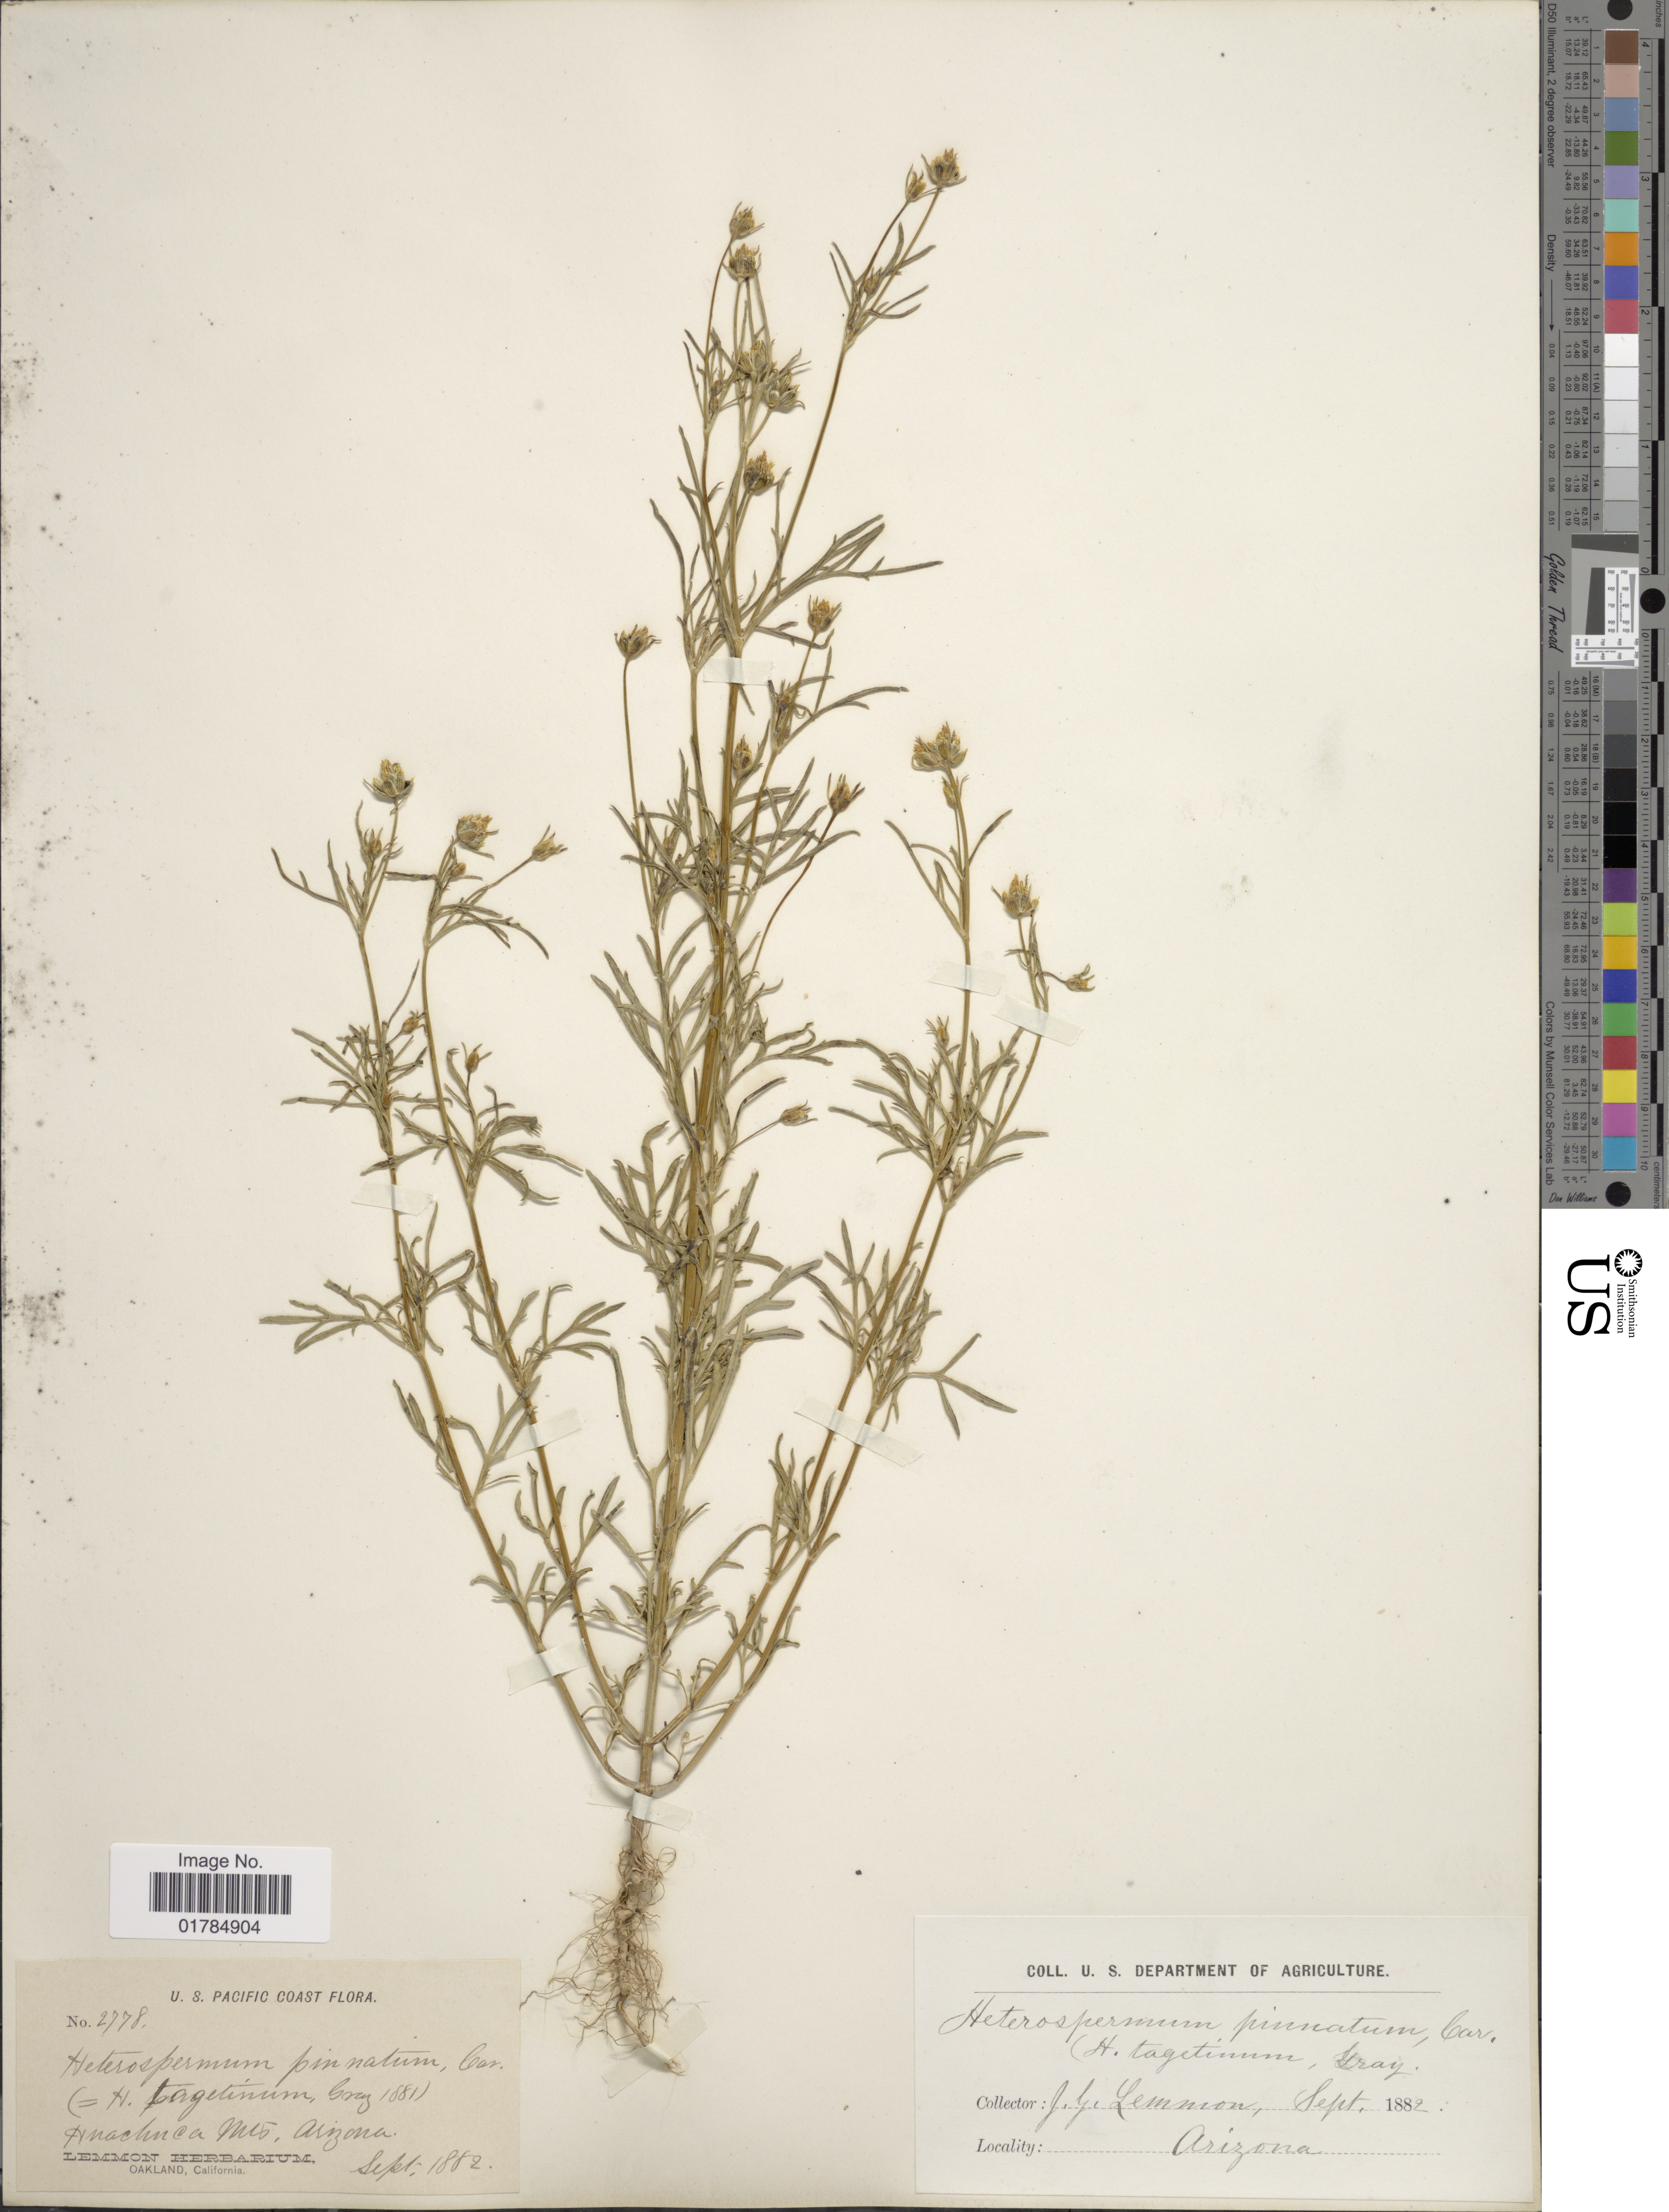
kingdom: Plantae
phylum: Tracheophyta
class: Magnoliopsida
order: Asterales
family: Asteraceae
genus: Heterosperma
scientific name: Heterosperma pinnatum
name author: Cav.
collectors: J. Lemmon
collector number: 2778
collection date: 1862-08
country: United States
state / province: Arizona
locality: Huachuca Mts.